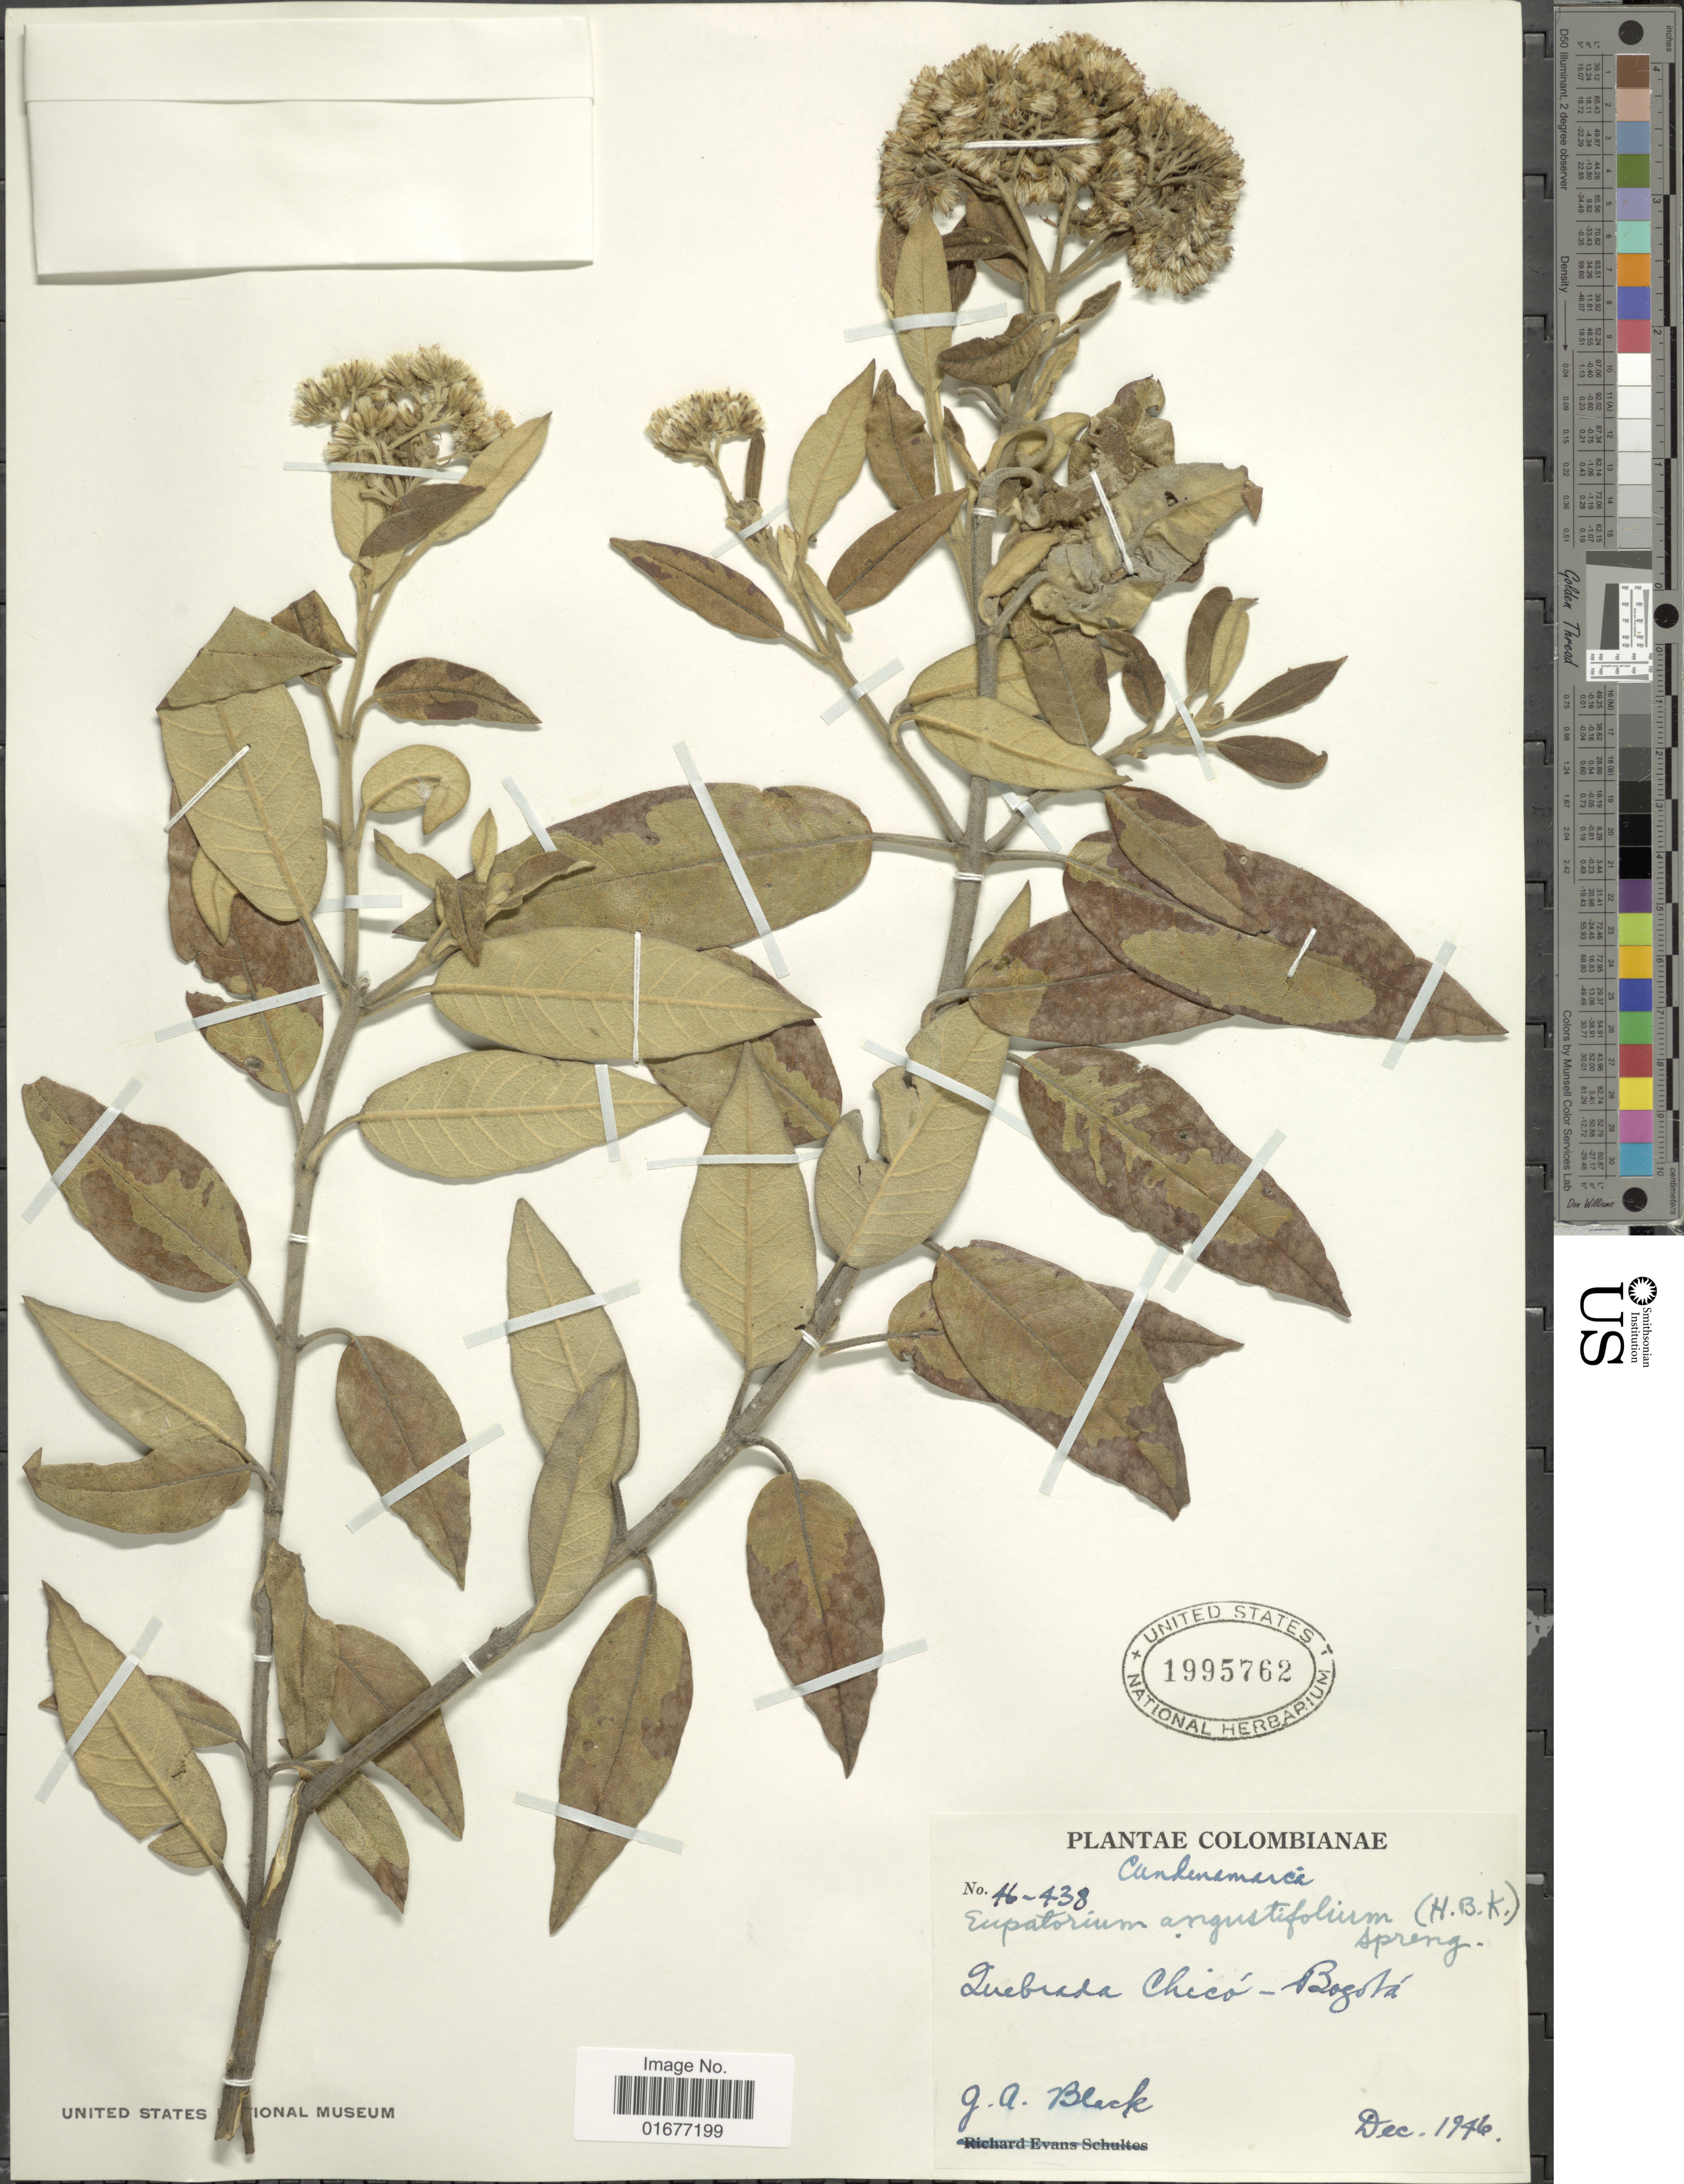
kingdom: Plantae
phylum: Tracheophyta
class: Magnoliopsida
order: Asterales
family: Asteraceae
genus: Ageratina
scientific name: Ageratina angustifolia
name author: (Kunth) R.M. King & H. Rob.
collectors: G. A. Black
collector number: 46-438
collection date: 1946-12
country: Colombia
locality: Quebrada Chico- Bogota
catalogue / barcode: US 1995762